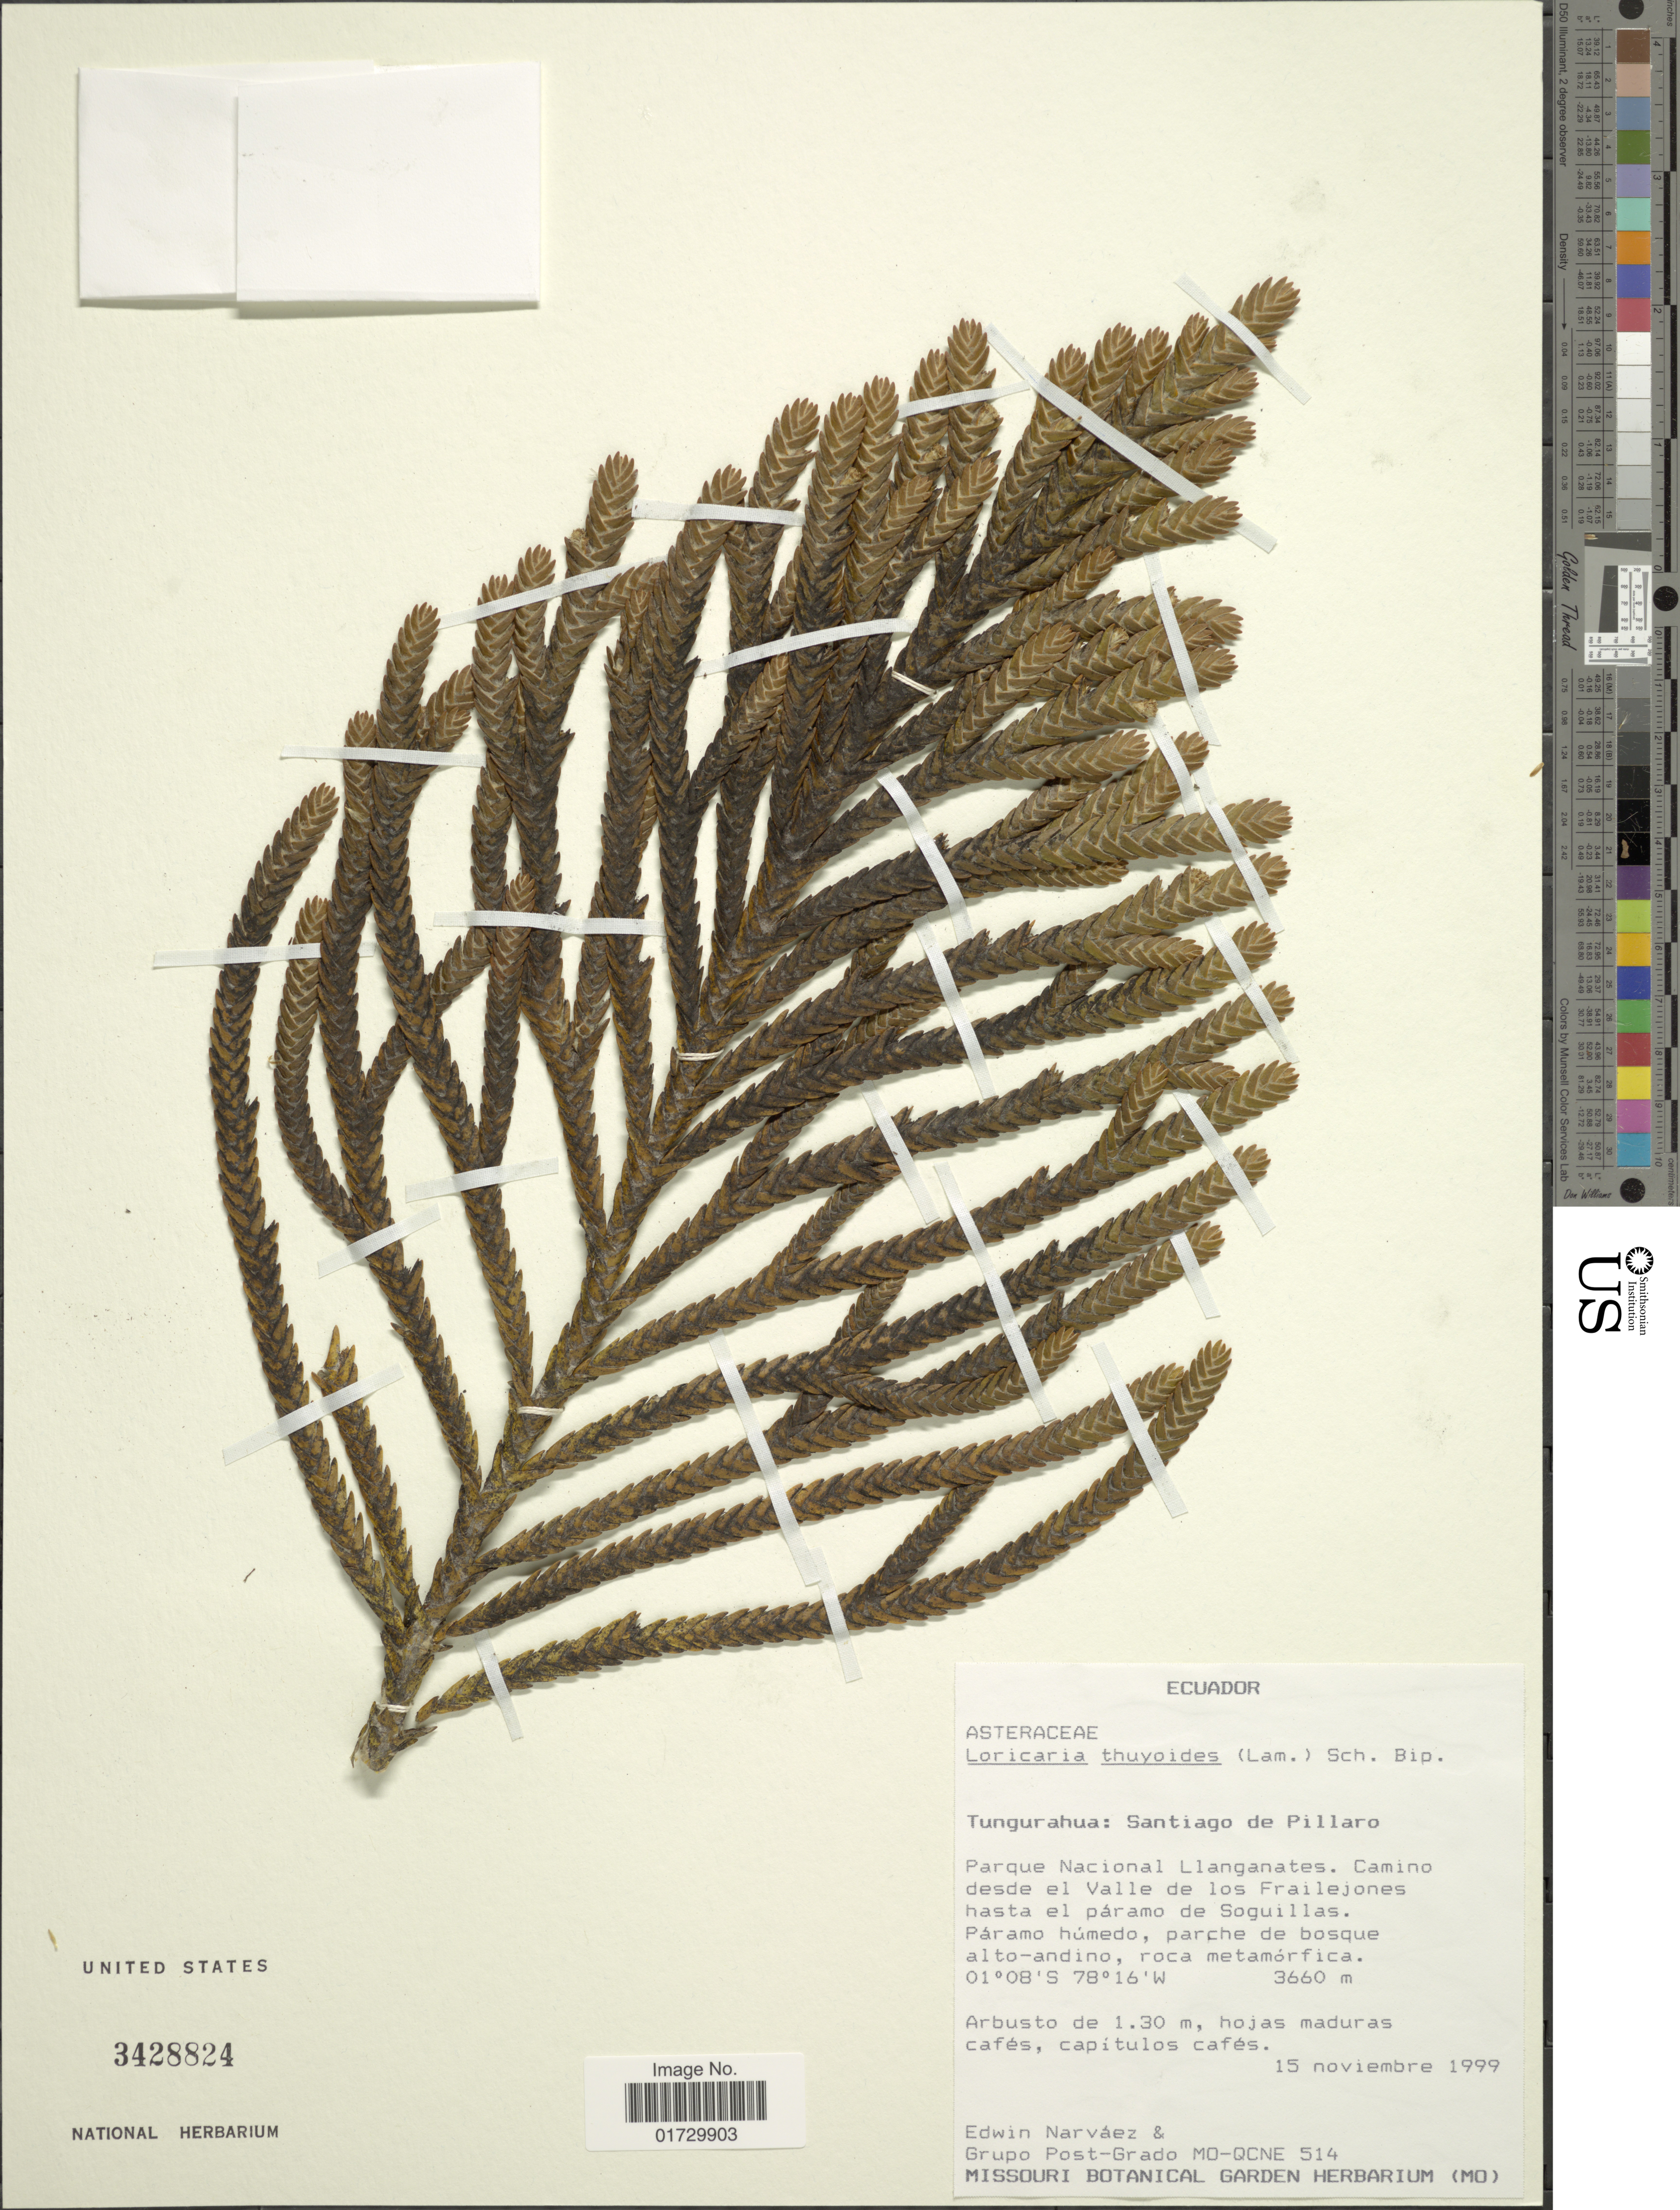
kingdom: Plantae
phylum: Tracheophyta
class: Magnoliopsida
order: Asterales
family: Asteraceae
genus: Loricaria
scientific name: Loricaria thuyoides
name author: (Lam.) Sch. Bip.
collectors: E. Narváez & Grupo Post-Grado MO-QCNE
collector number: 514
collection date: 1999-11-15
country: Ecuador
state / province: Tungurahua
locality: Santiago de Pillaro, Parque Nacional Llanganates. Camino desde el Valle de los Frailejones hasta el paramo de Soguillas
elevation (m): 3660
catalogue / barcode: US 3428824